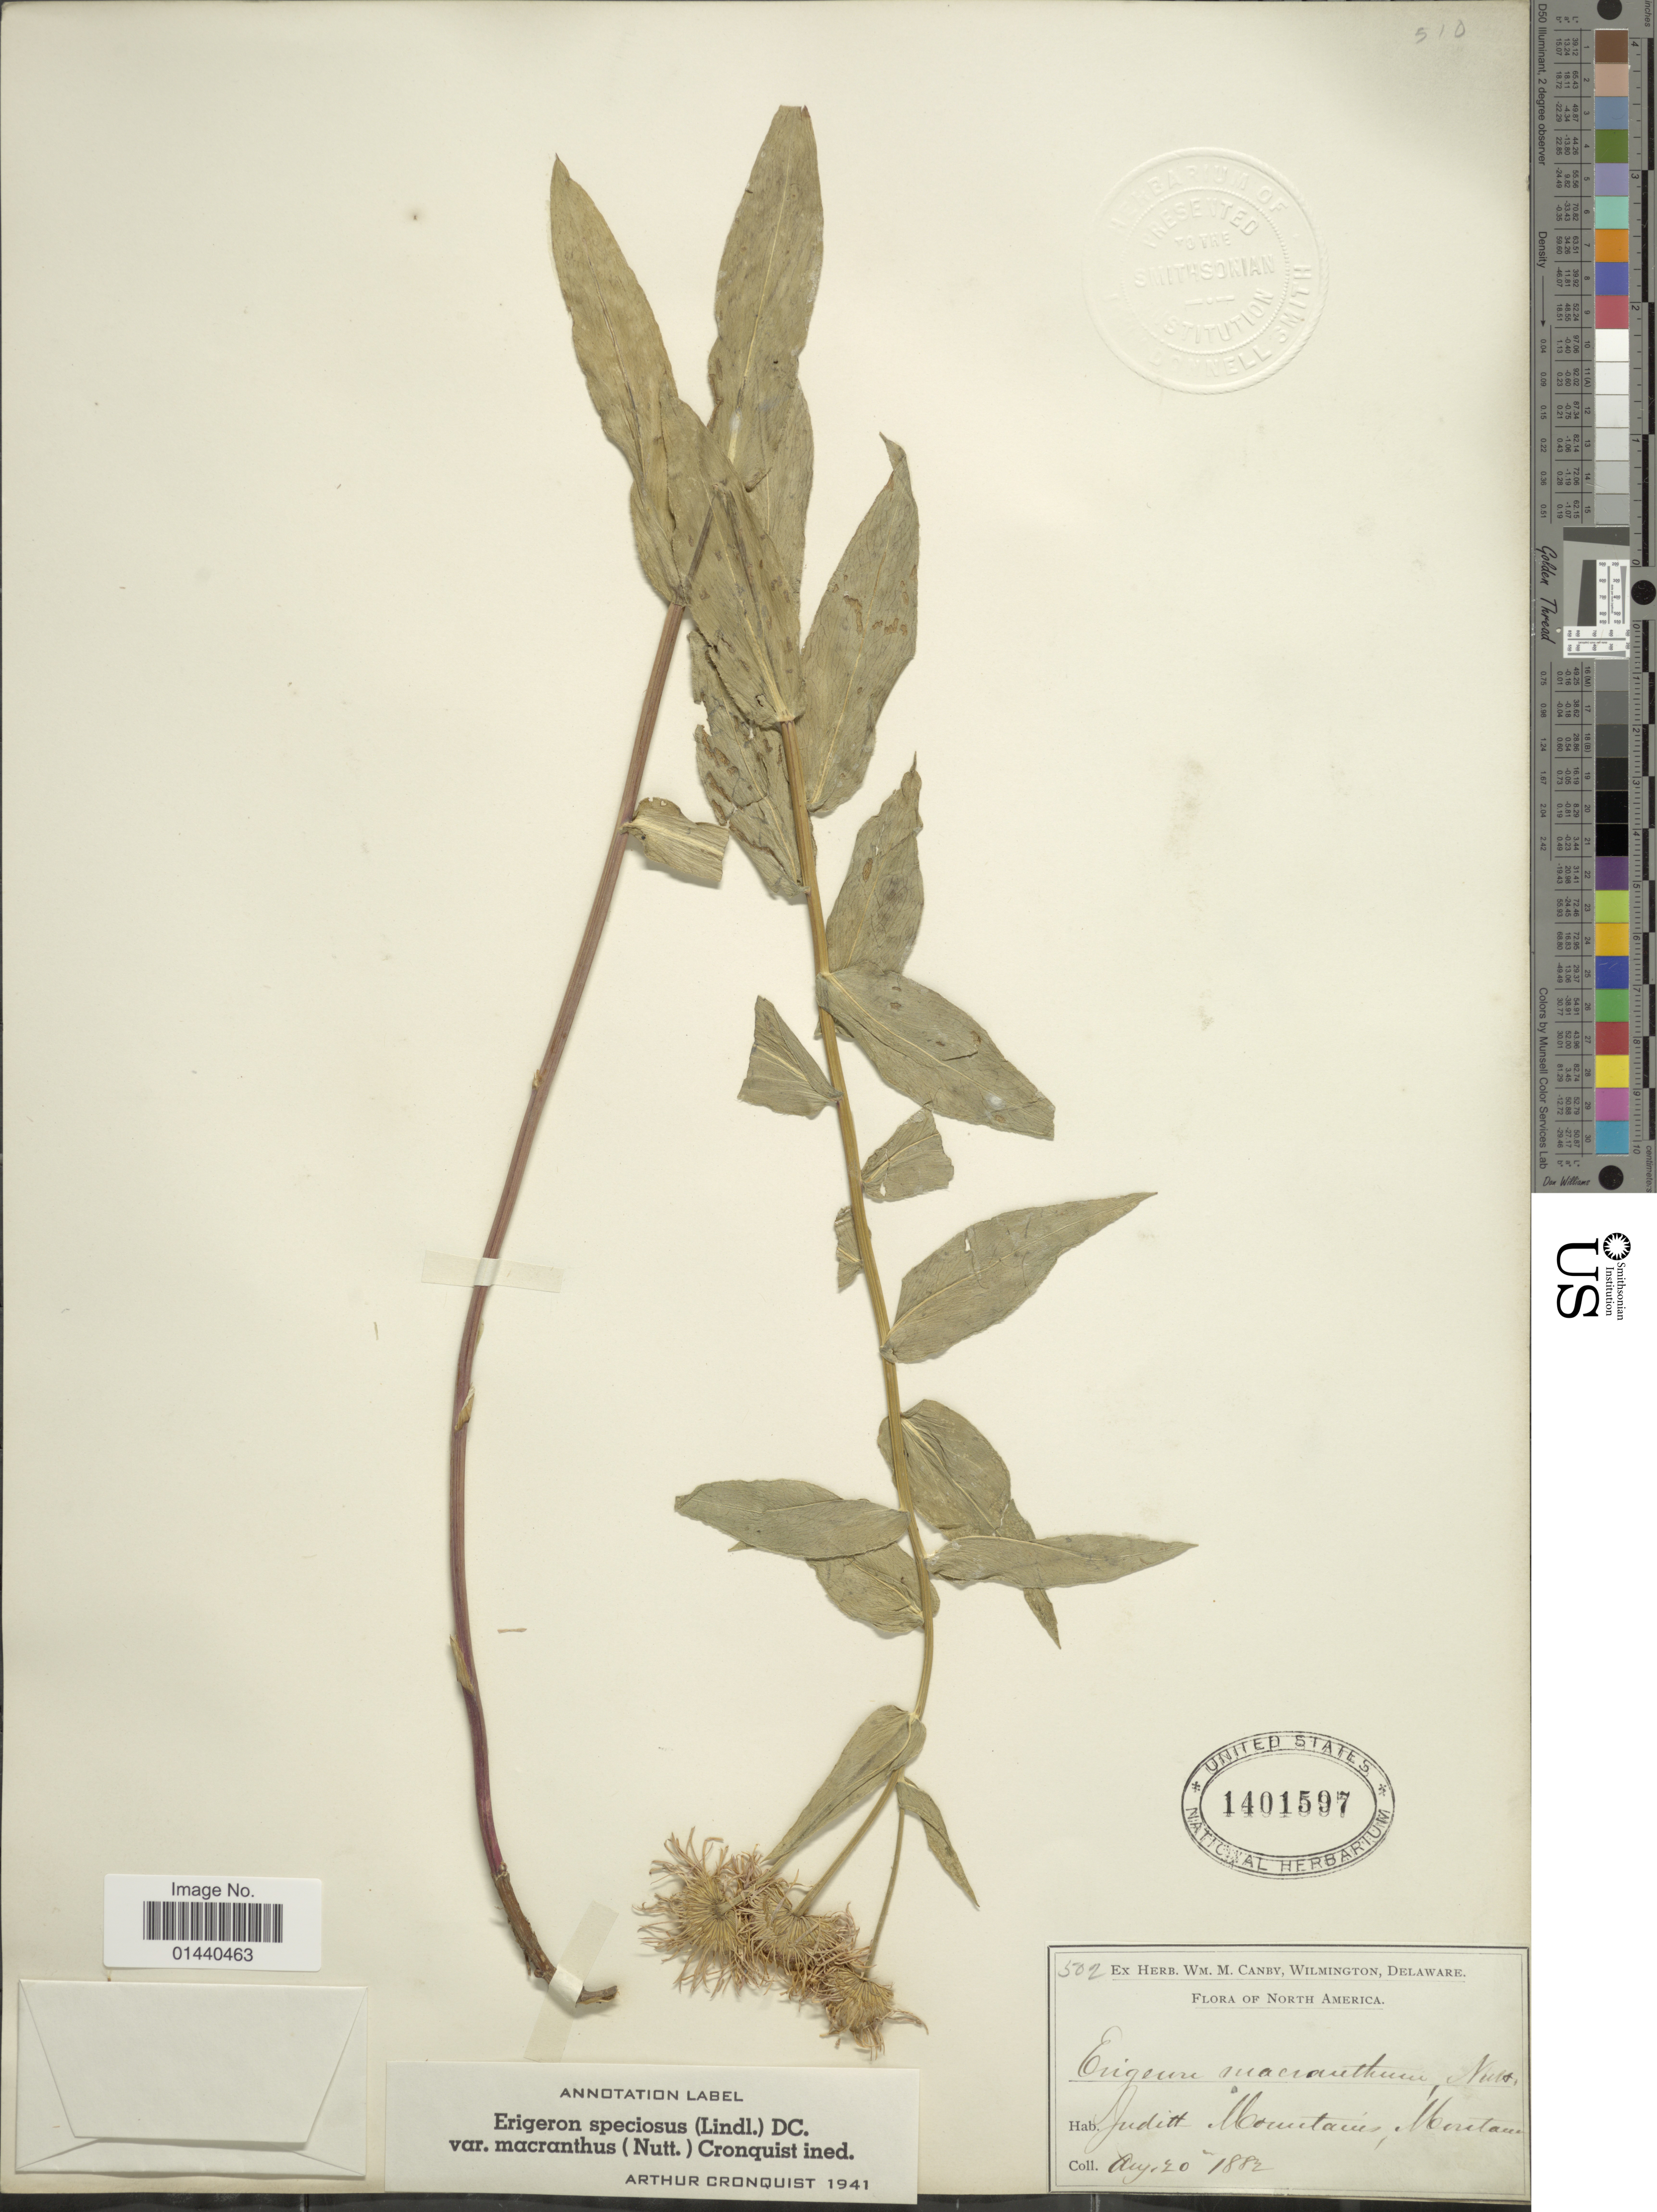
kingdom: Plantae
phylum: Tracheophyta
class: Magnoliopsida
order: Asterales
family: Asteraceae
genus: Erigeron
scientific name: Erigeron speciosus var. macranthus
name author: (Nutt.) Cronq.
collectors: ex herb. W.M. Canby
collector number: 502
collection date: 1882-08-20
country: United States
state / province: Montana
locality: Judith Mountains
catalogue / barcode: US 1401597